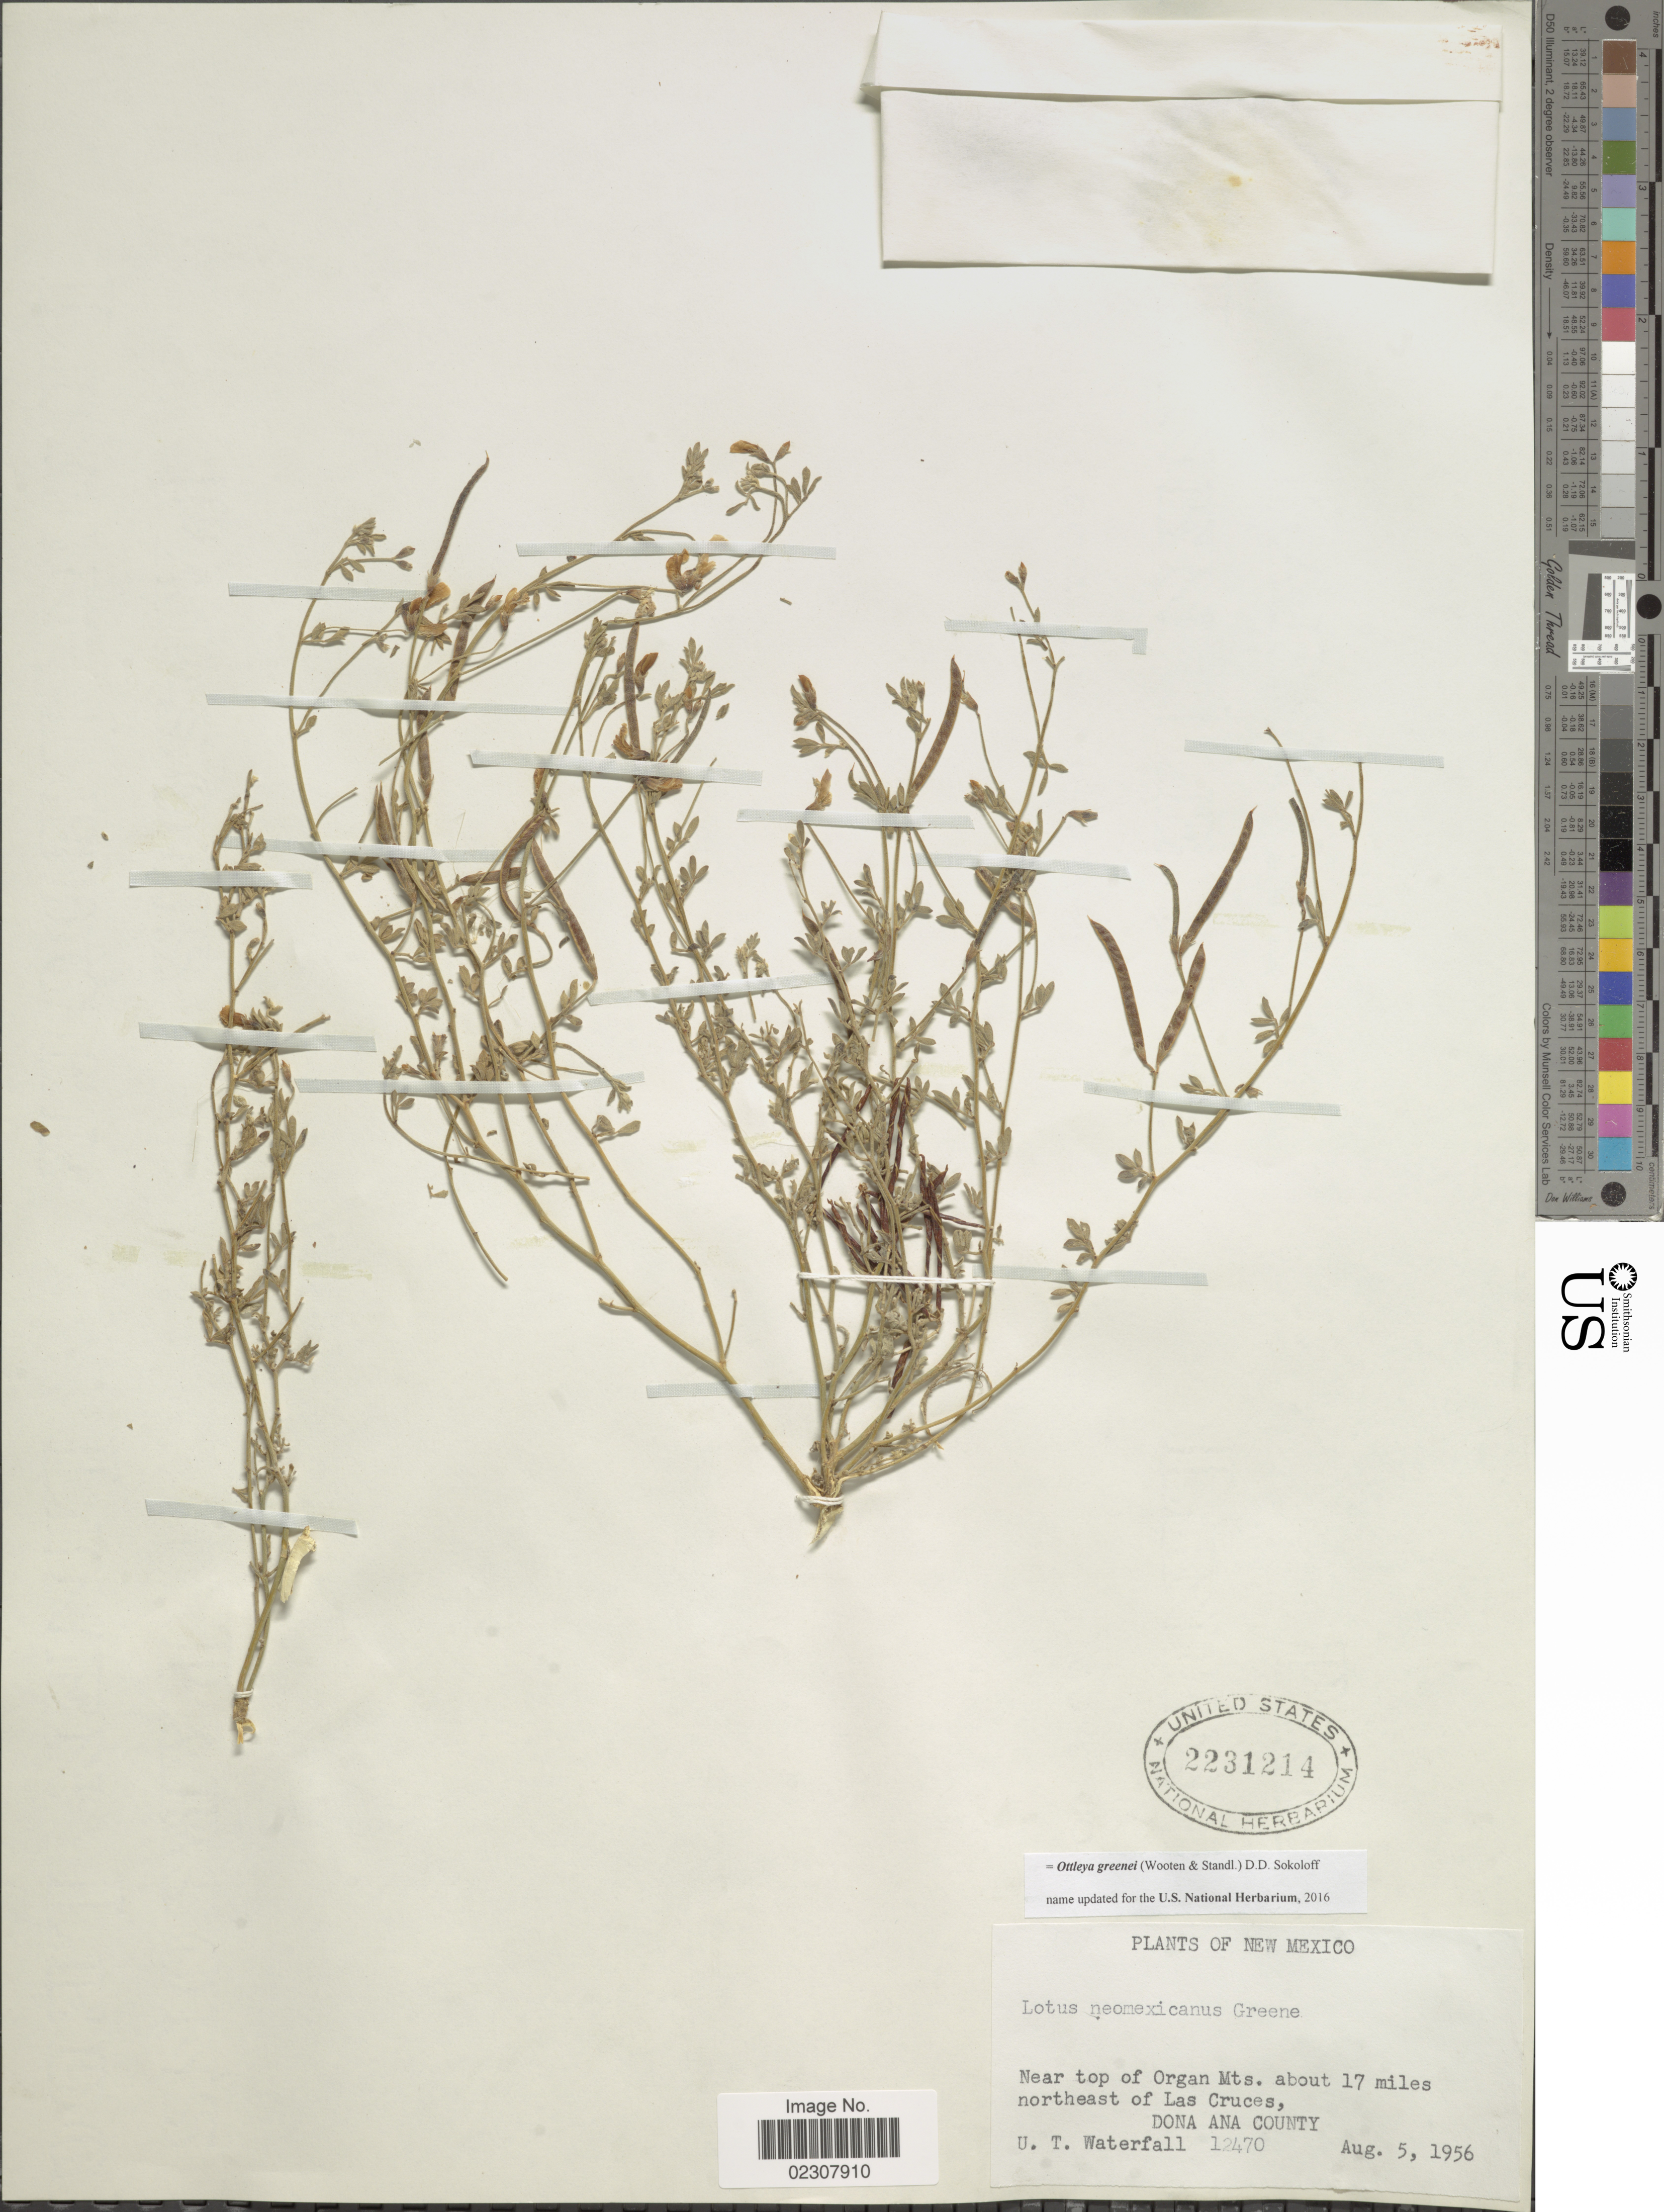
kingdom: Plantae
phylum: Tracheophyta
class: Magnoliopsida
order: Fabales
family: Fabaceae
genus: Ottleya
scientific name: Ottleya greenei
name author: (Wooten & Standl.) D.D. Sokoloff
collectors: U. T. Waterfall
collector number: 12470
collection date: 1956-08-05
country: United States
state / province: New Mexico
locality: Near top of Organ Mts. about 17 miles northeast of Las Cruces, Dona Ana County.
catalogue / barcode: US 2231214